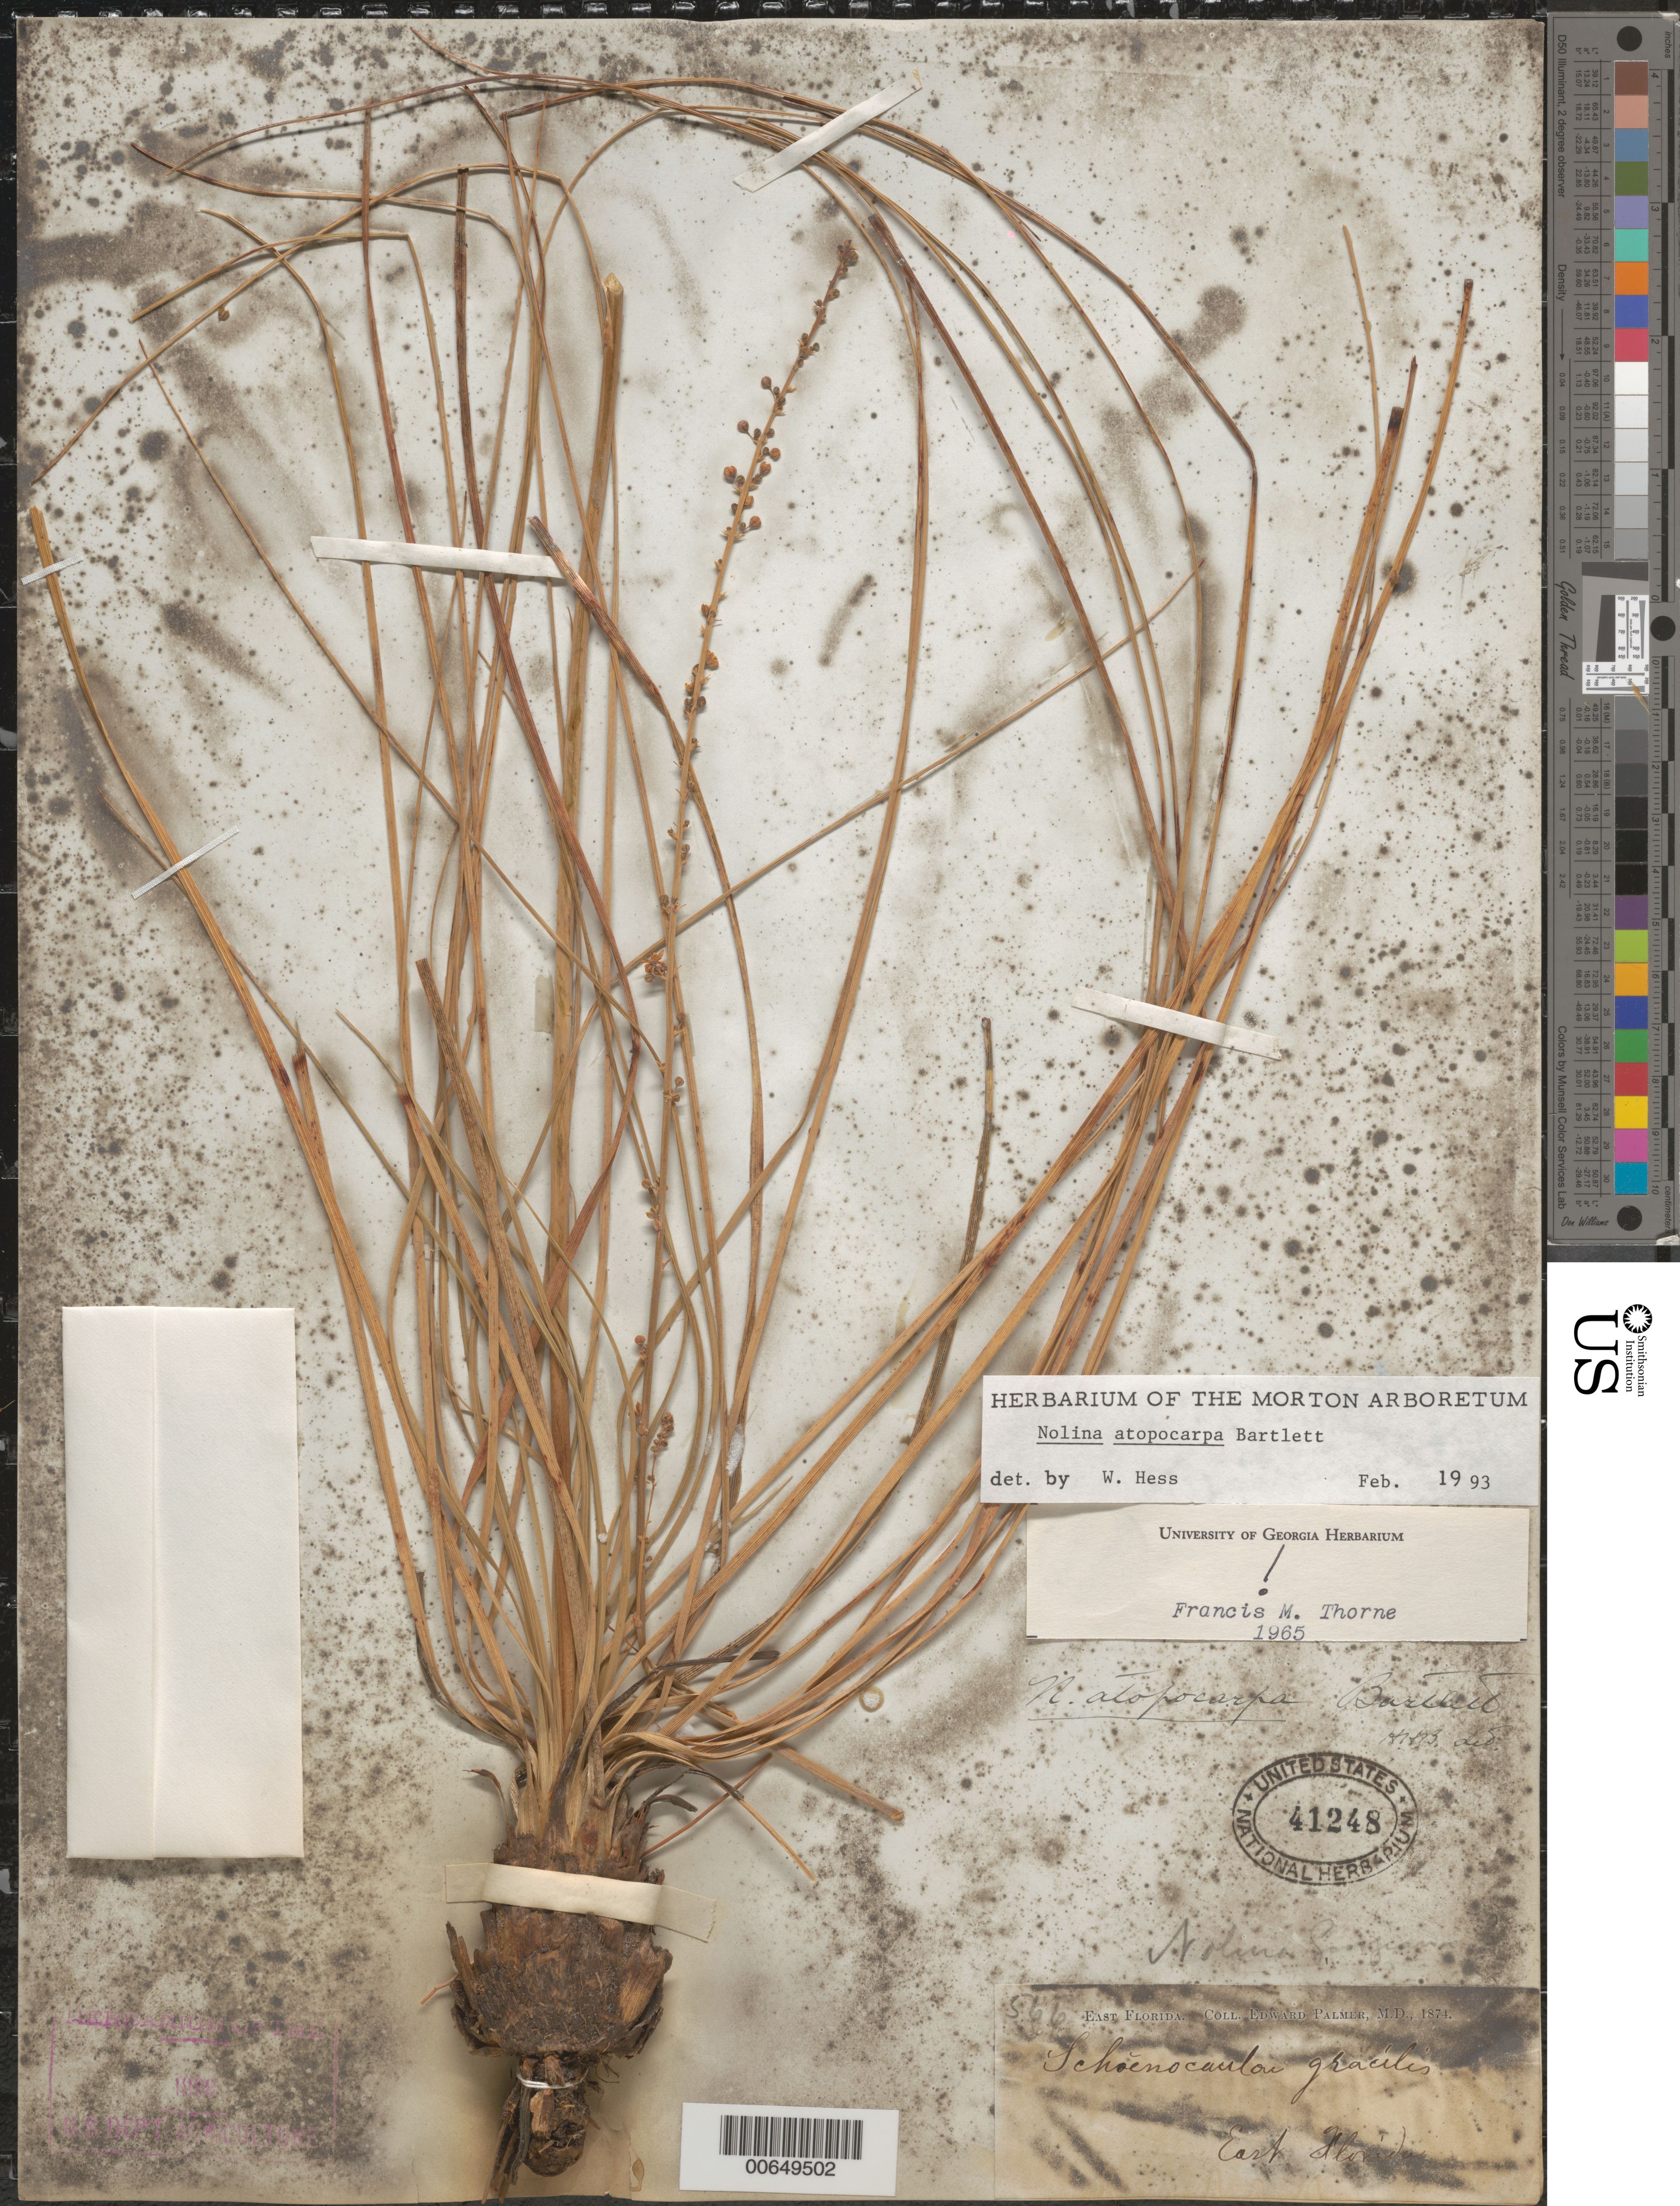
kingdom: Plantae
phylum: Tracheophyta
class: Liliopsida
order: Asparagales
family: Asparagaceae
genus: Nolina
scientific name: Nolina atopocarpa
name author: Bartlett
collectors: E. Palmer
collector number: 566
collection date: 1874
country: United States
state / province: Florida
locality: East Florida.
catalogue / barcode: US 41248